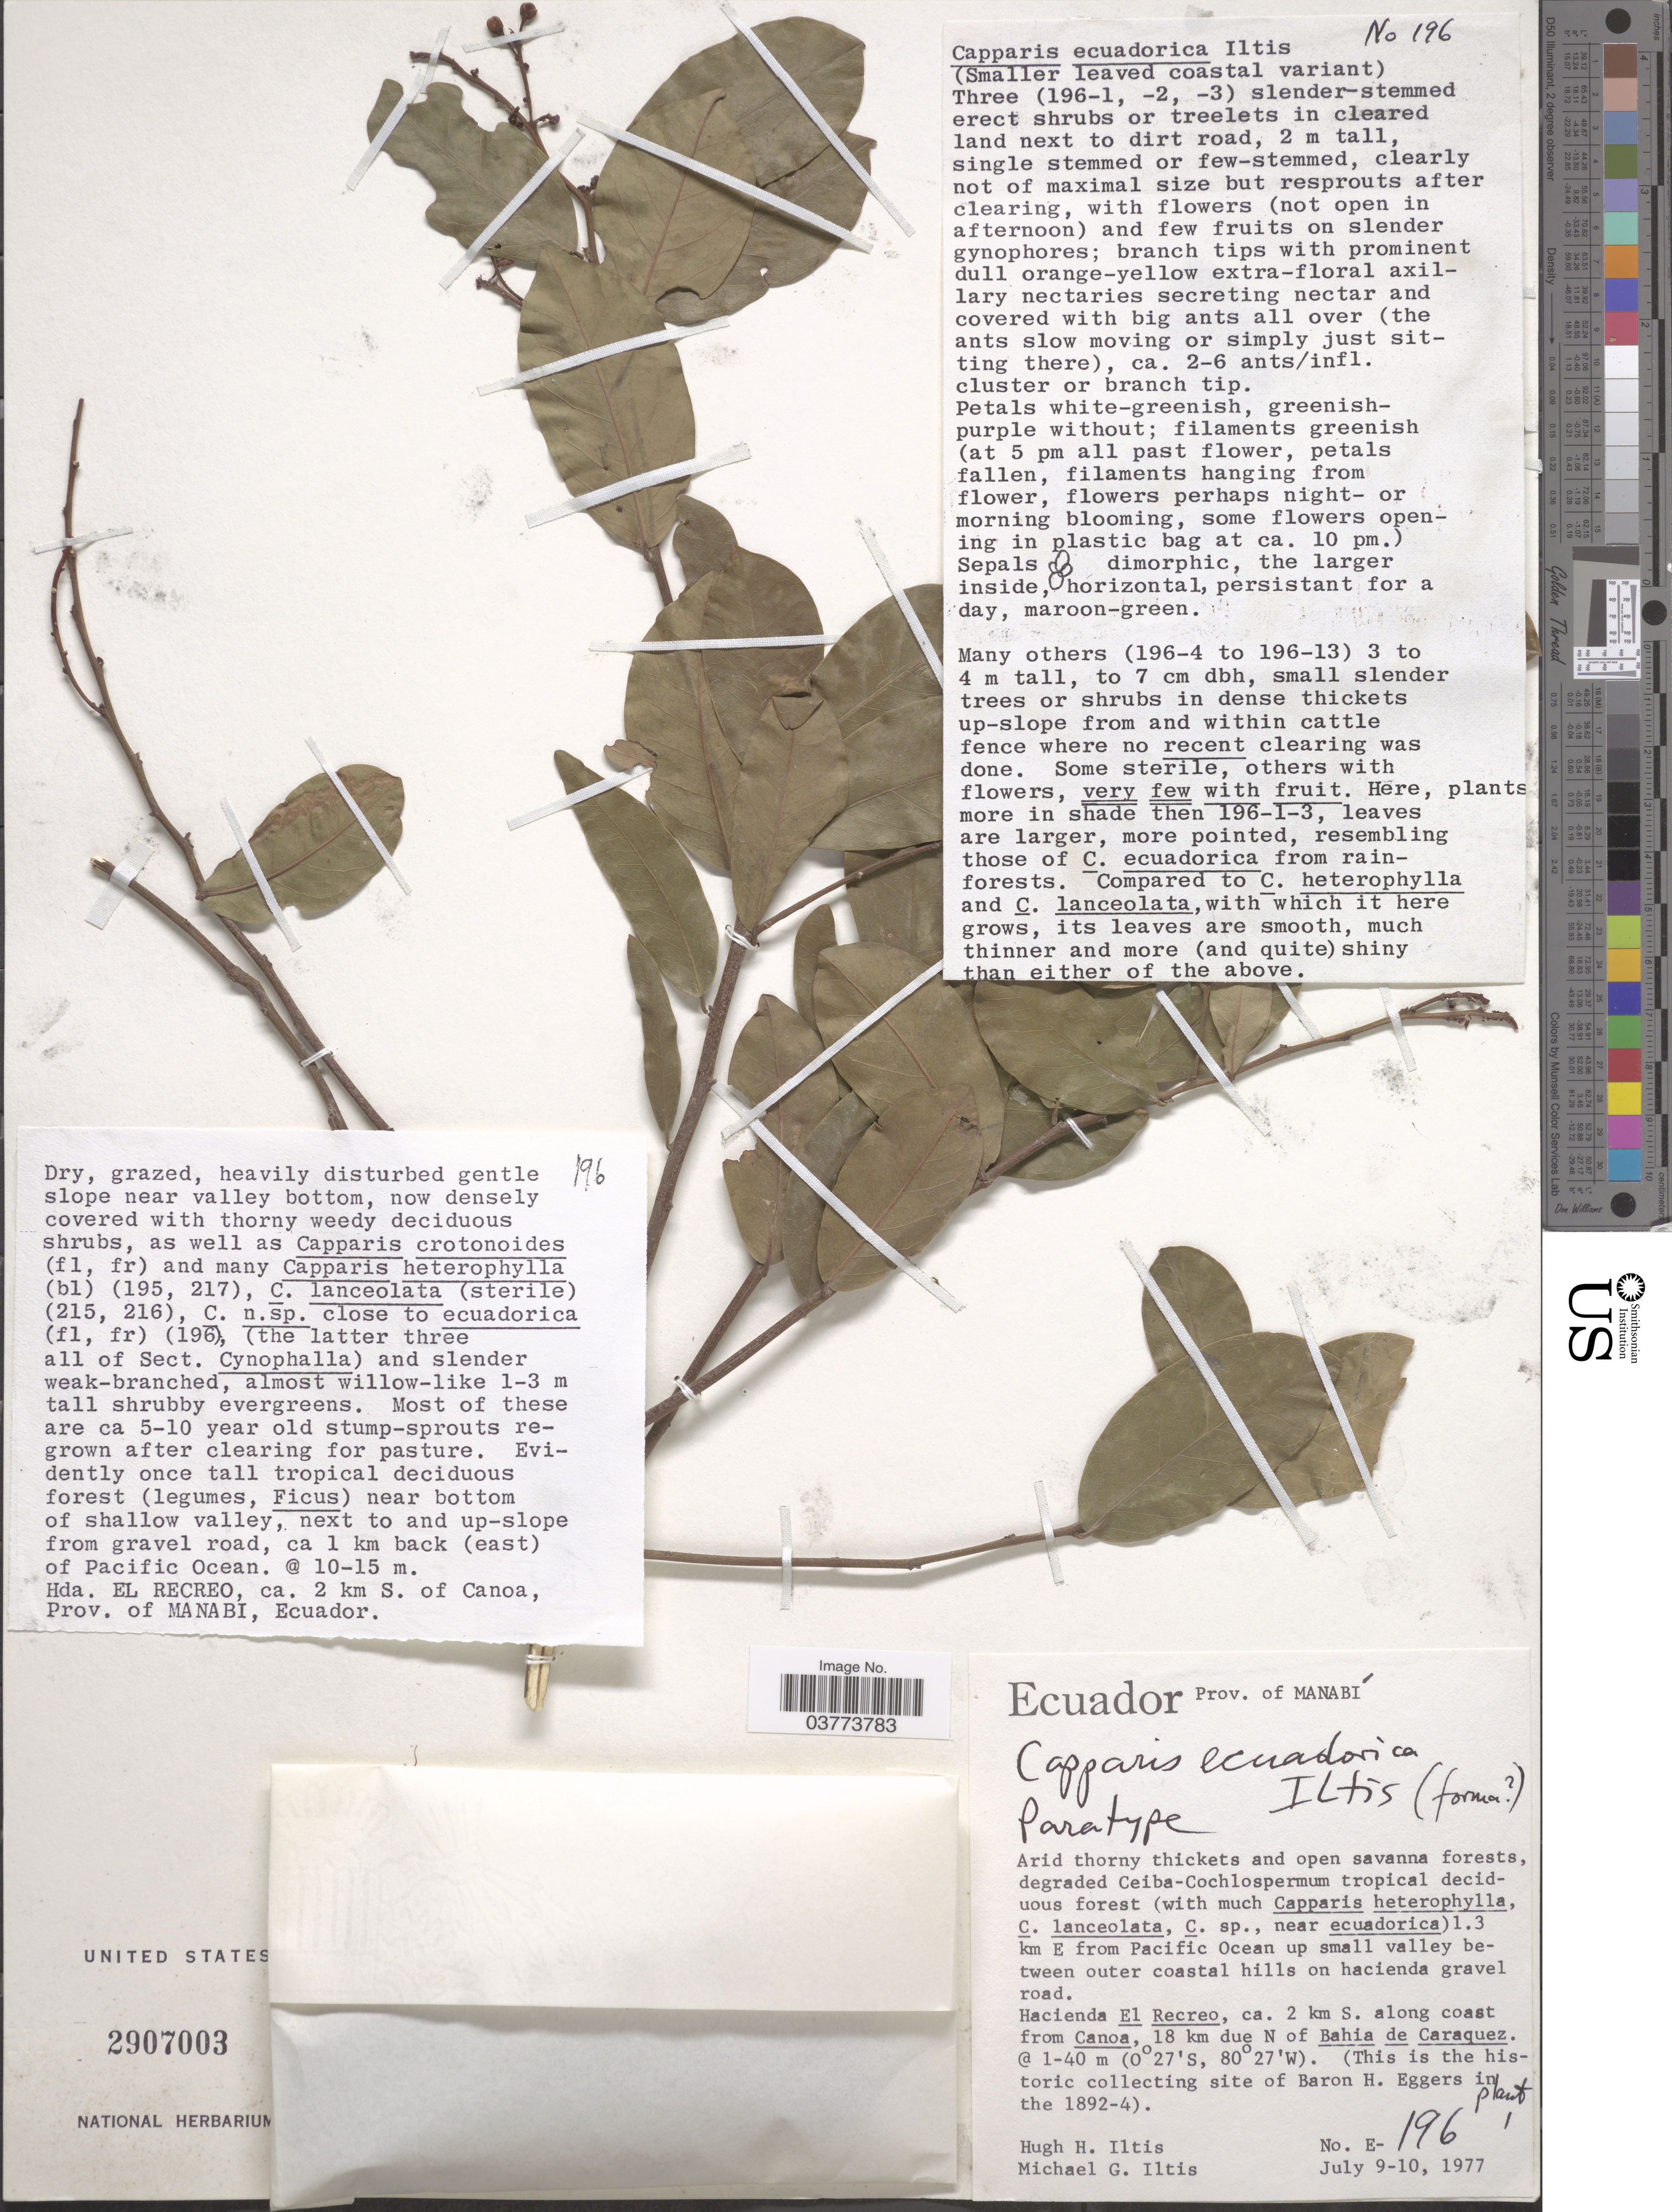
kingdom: Plantae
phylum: Tracheophyta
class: Magnoliopsida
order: Brassicales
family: Capparaceae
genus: Cynophalla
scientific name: Cynophalla ecuadorica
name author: (Iltis) Iltis & Cornejo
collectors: H. Iltis & M. G. Iltis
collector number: E-196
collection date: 1977-07-09/1977-07-10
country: Ecuador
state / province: Manabí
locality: Hacienda El Recreo, ca. 2 km S. along coast from Canoa, 18 km due N of Bahia de Caraquez. Near bottom of shallow valley, next to and up-slope from gravel road, ca 1 km back (east) of Pacific Ocean. @10 -15 m. Hda. El Recreo, ca. 2 km S. of Canoa.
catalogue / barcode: US 2907003